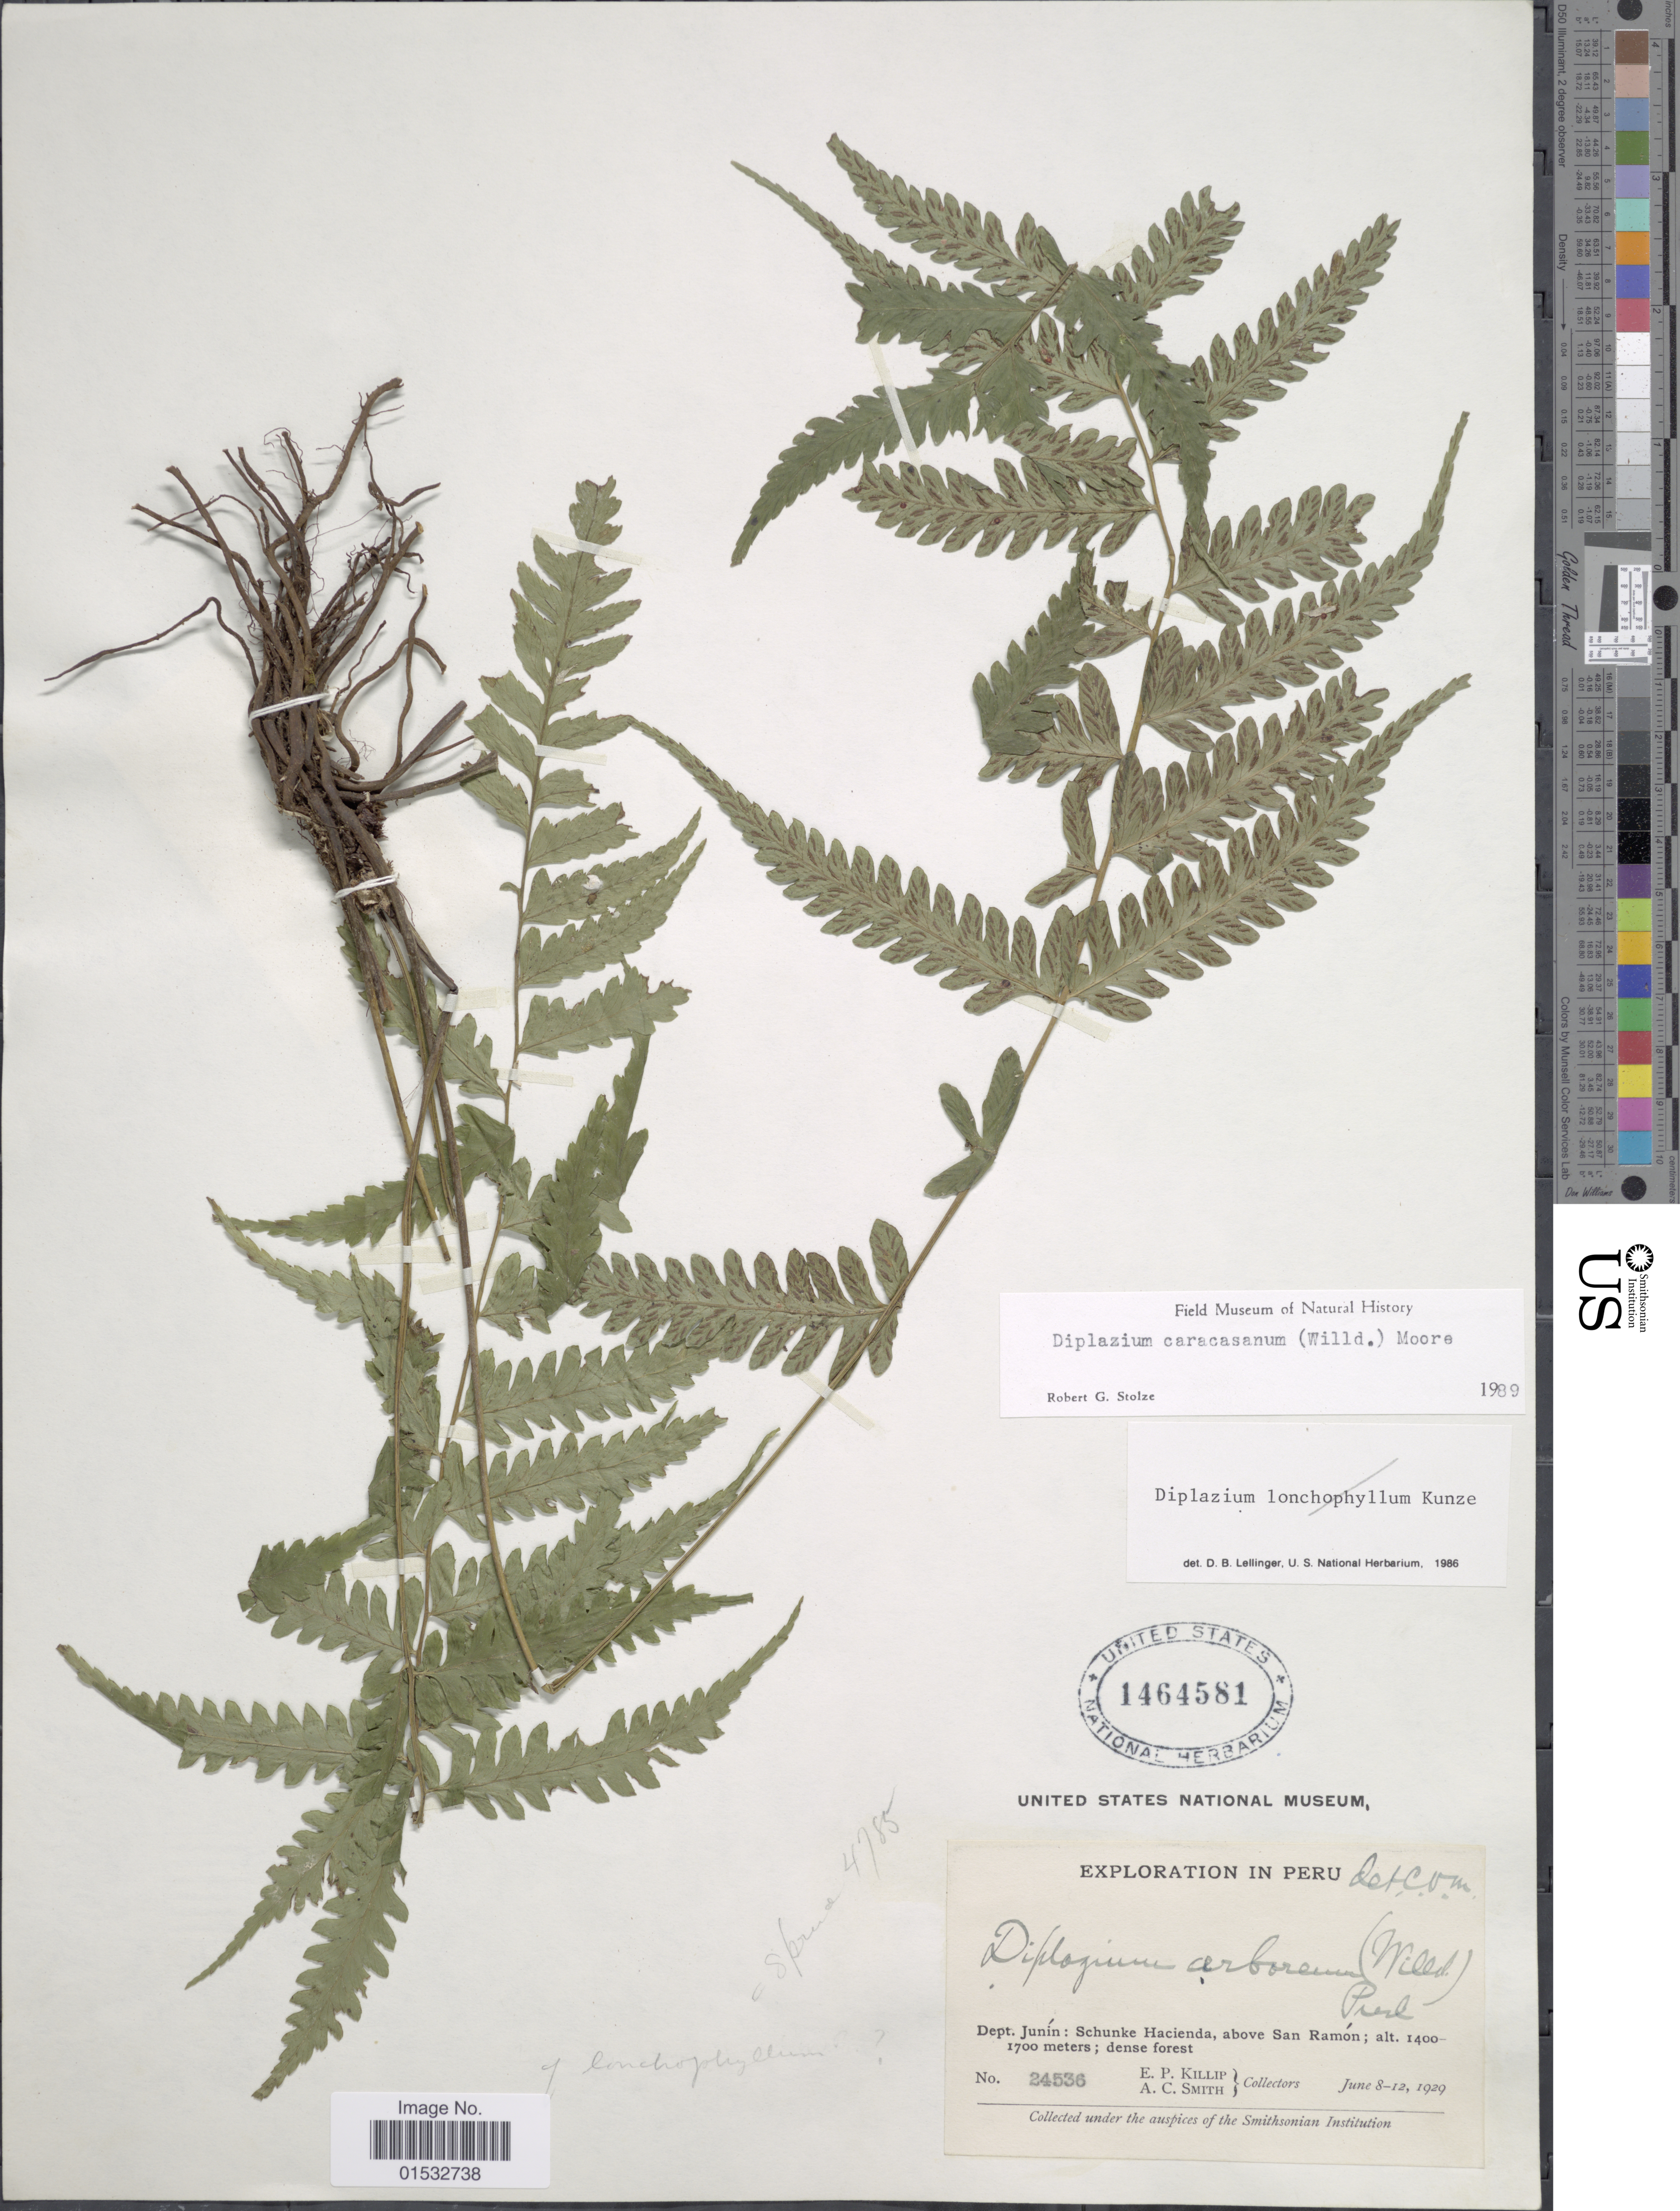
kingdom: Plantae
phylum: Tracheophyta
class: Polypodiopsida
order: Polypodiales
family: Athyriaceae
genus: Diplazium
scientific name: Diplazium caracasanum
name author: (Wild) Kunze ex Krone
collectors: E. P. Killip & A. C. Smith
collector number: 24536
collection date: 1929-06-08/1929-06-12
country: Peru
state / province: Junín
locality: Schunke Hacienda, above San Ramón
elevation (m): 1400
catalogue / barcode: US 1464581